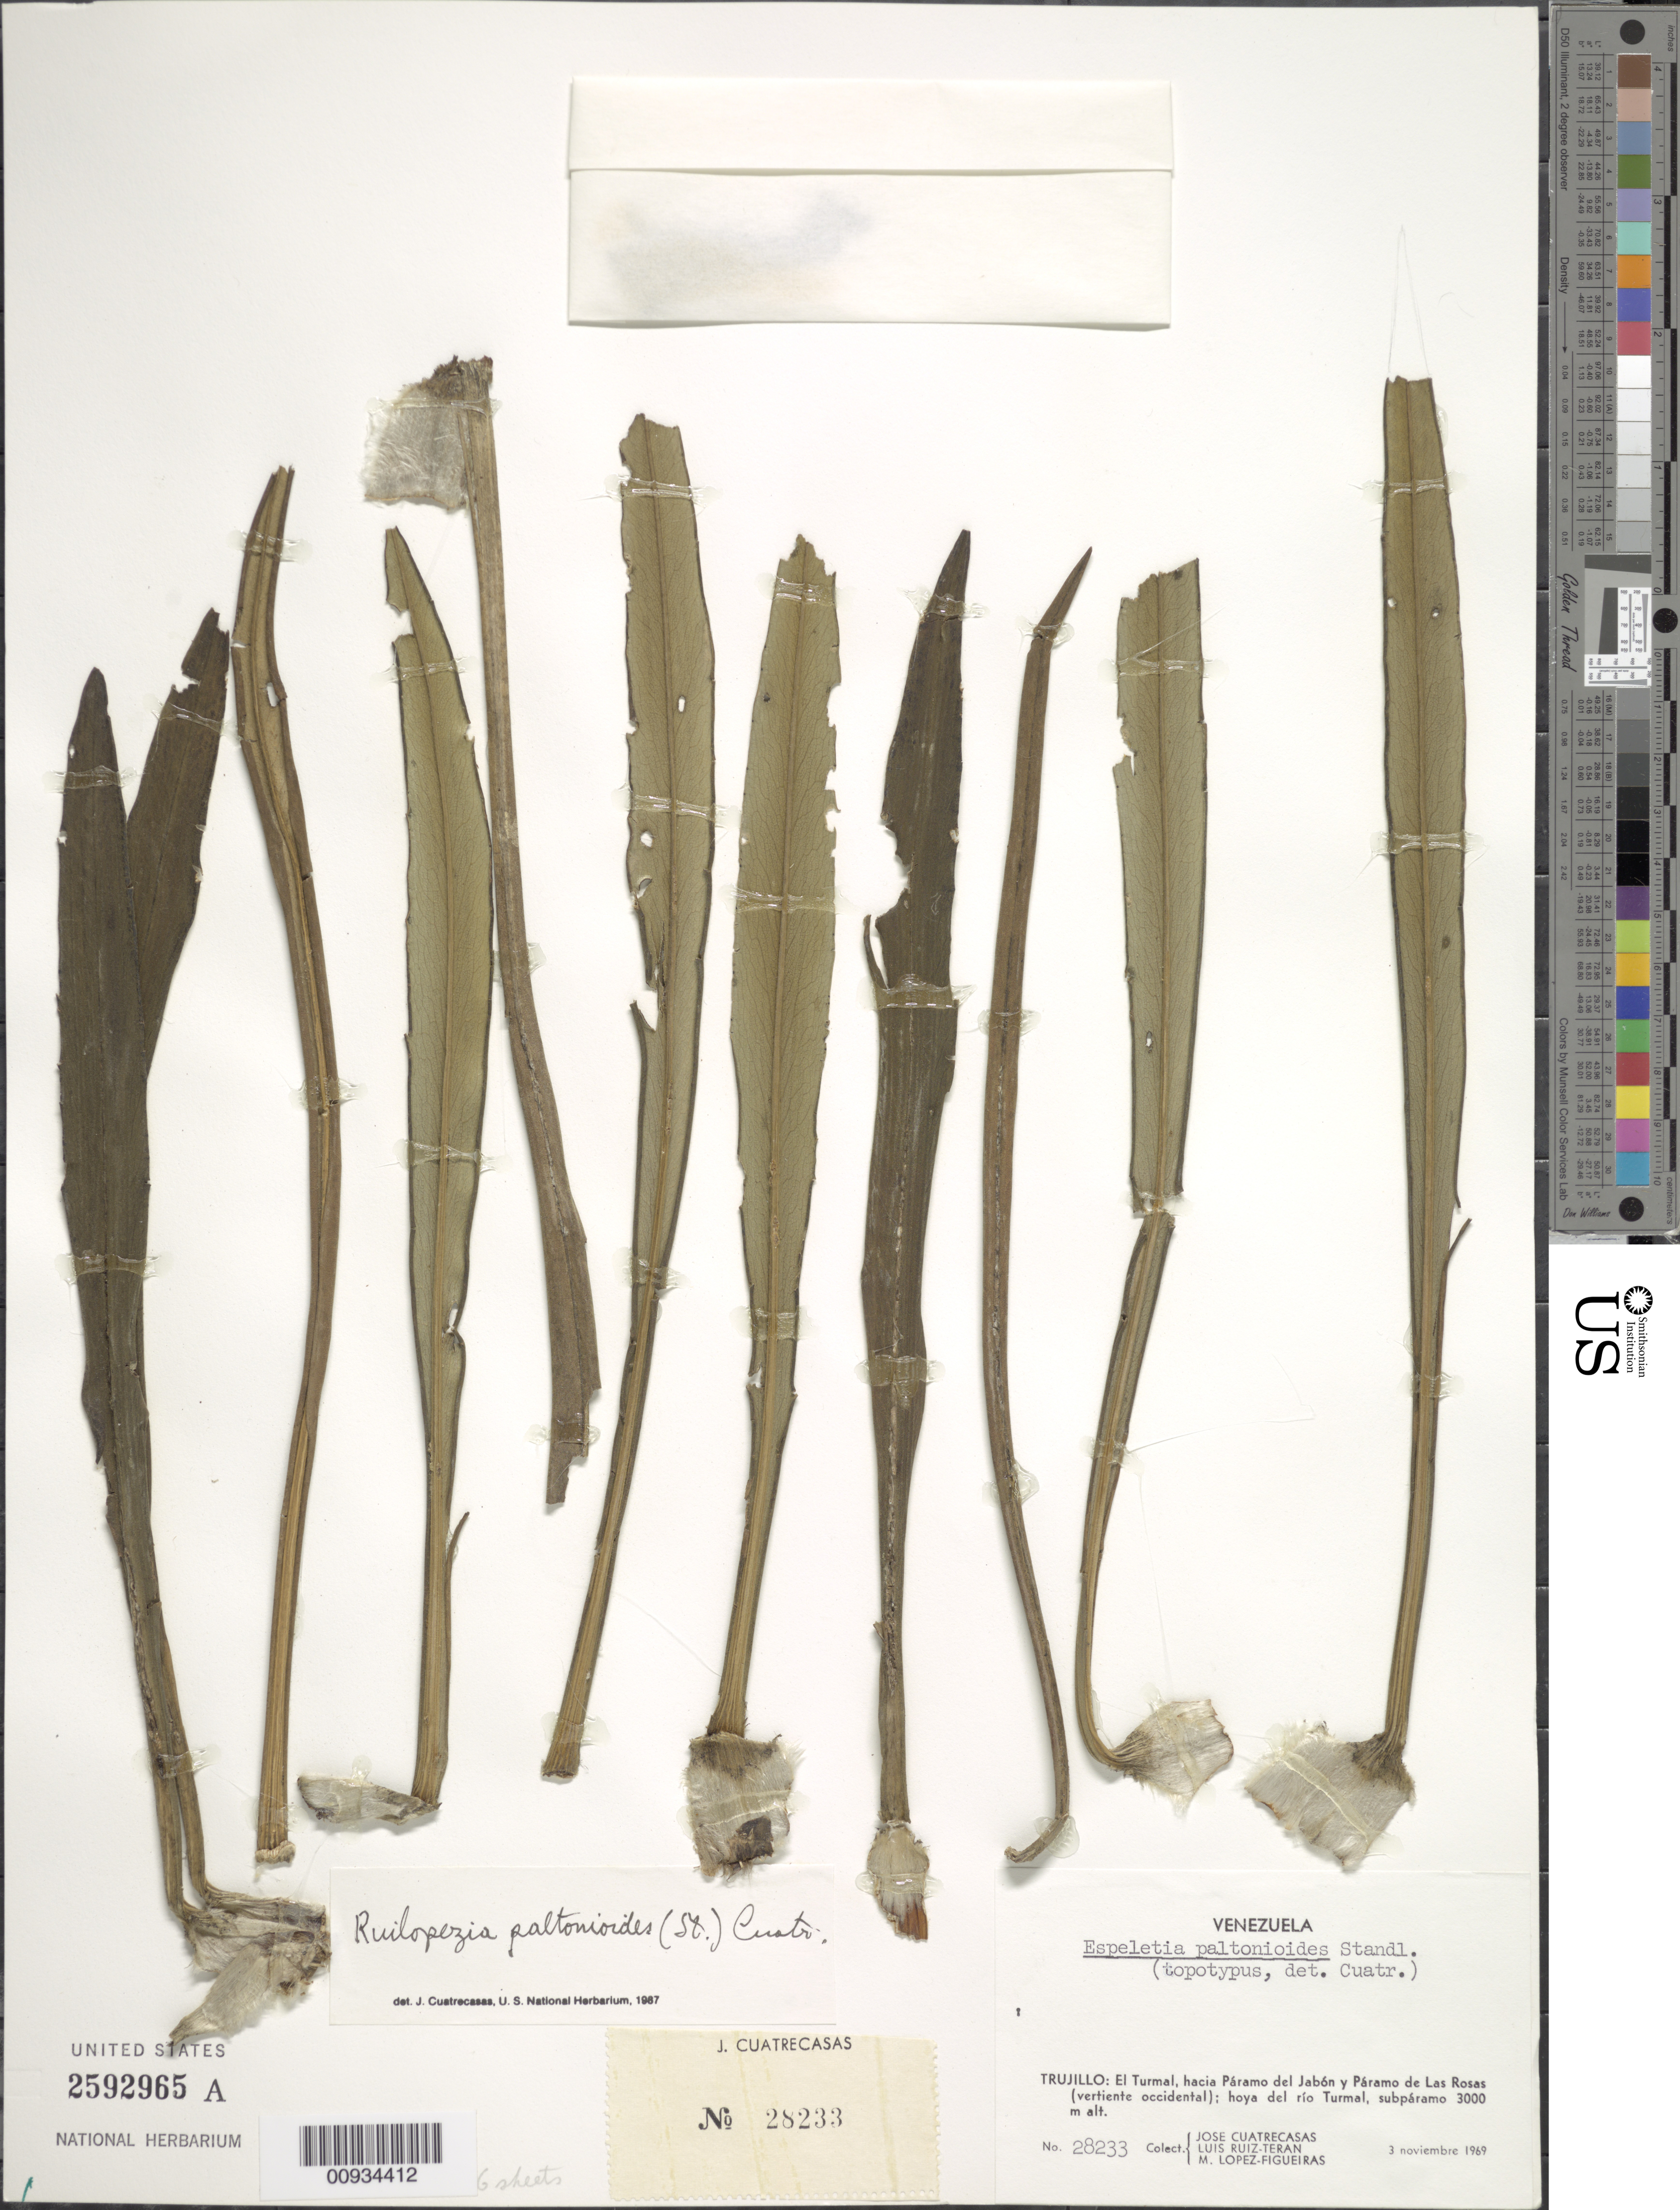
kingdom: Plantae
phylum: Tracheophyta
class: Magnoliopsida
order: Asterales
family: Asteraceae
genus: Ruilopezia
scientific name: Ruilopezia paltonioides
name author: (Standl.) Cuatrec.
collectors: J. Cuatrecasas, L. Teran & M. López Figueiras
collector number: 28233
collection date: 1969-11-03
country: Venezuela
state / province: Trujillo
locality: El Turmal, hacia Paramo del Jabon y Paramo de Las Rosas (vertiente occidental), hoya del Rio Turmal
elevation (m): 3000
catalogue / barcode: US 2592965A